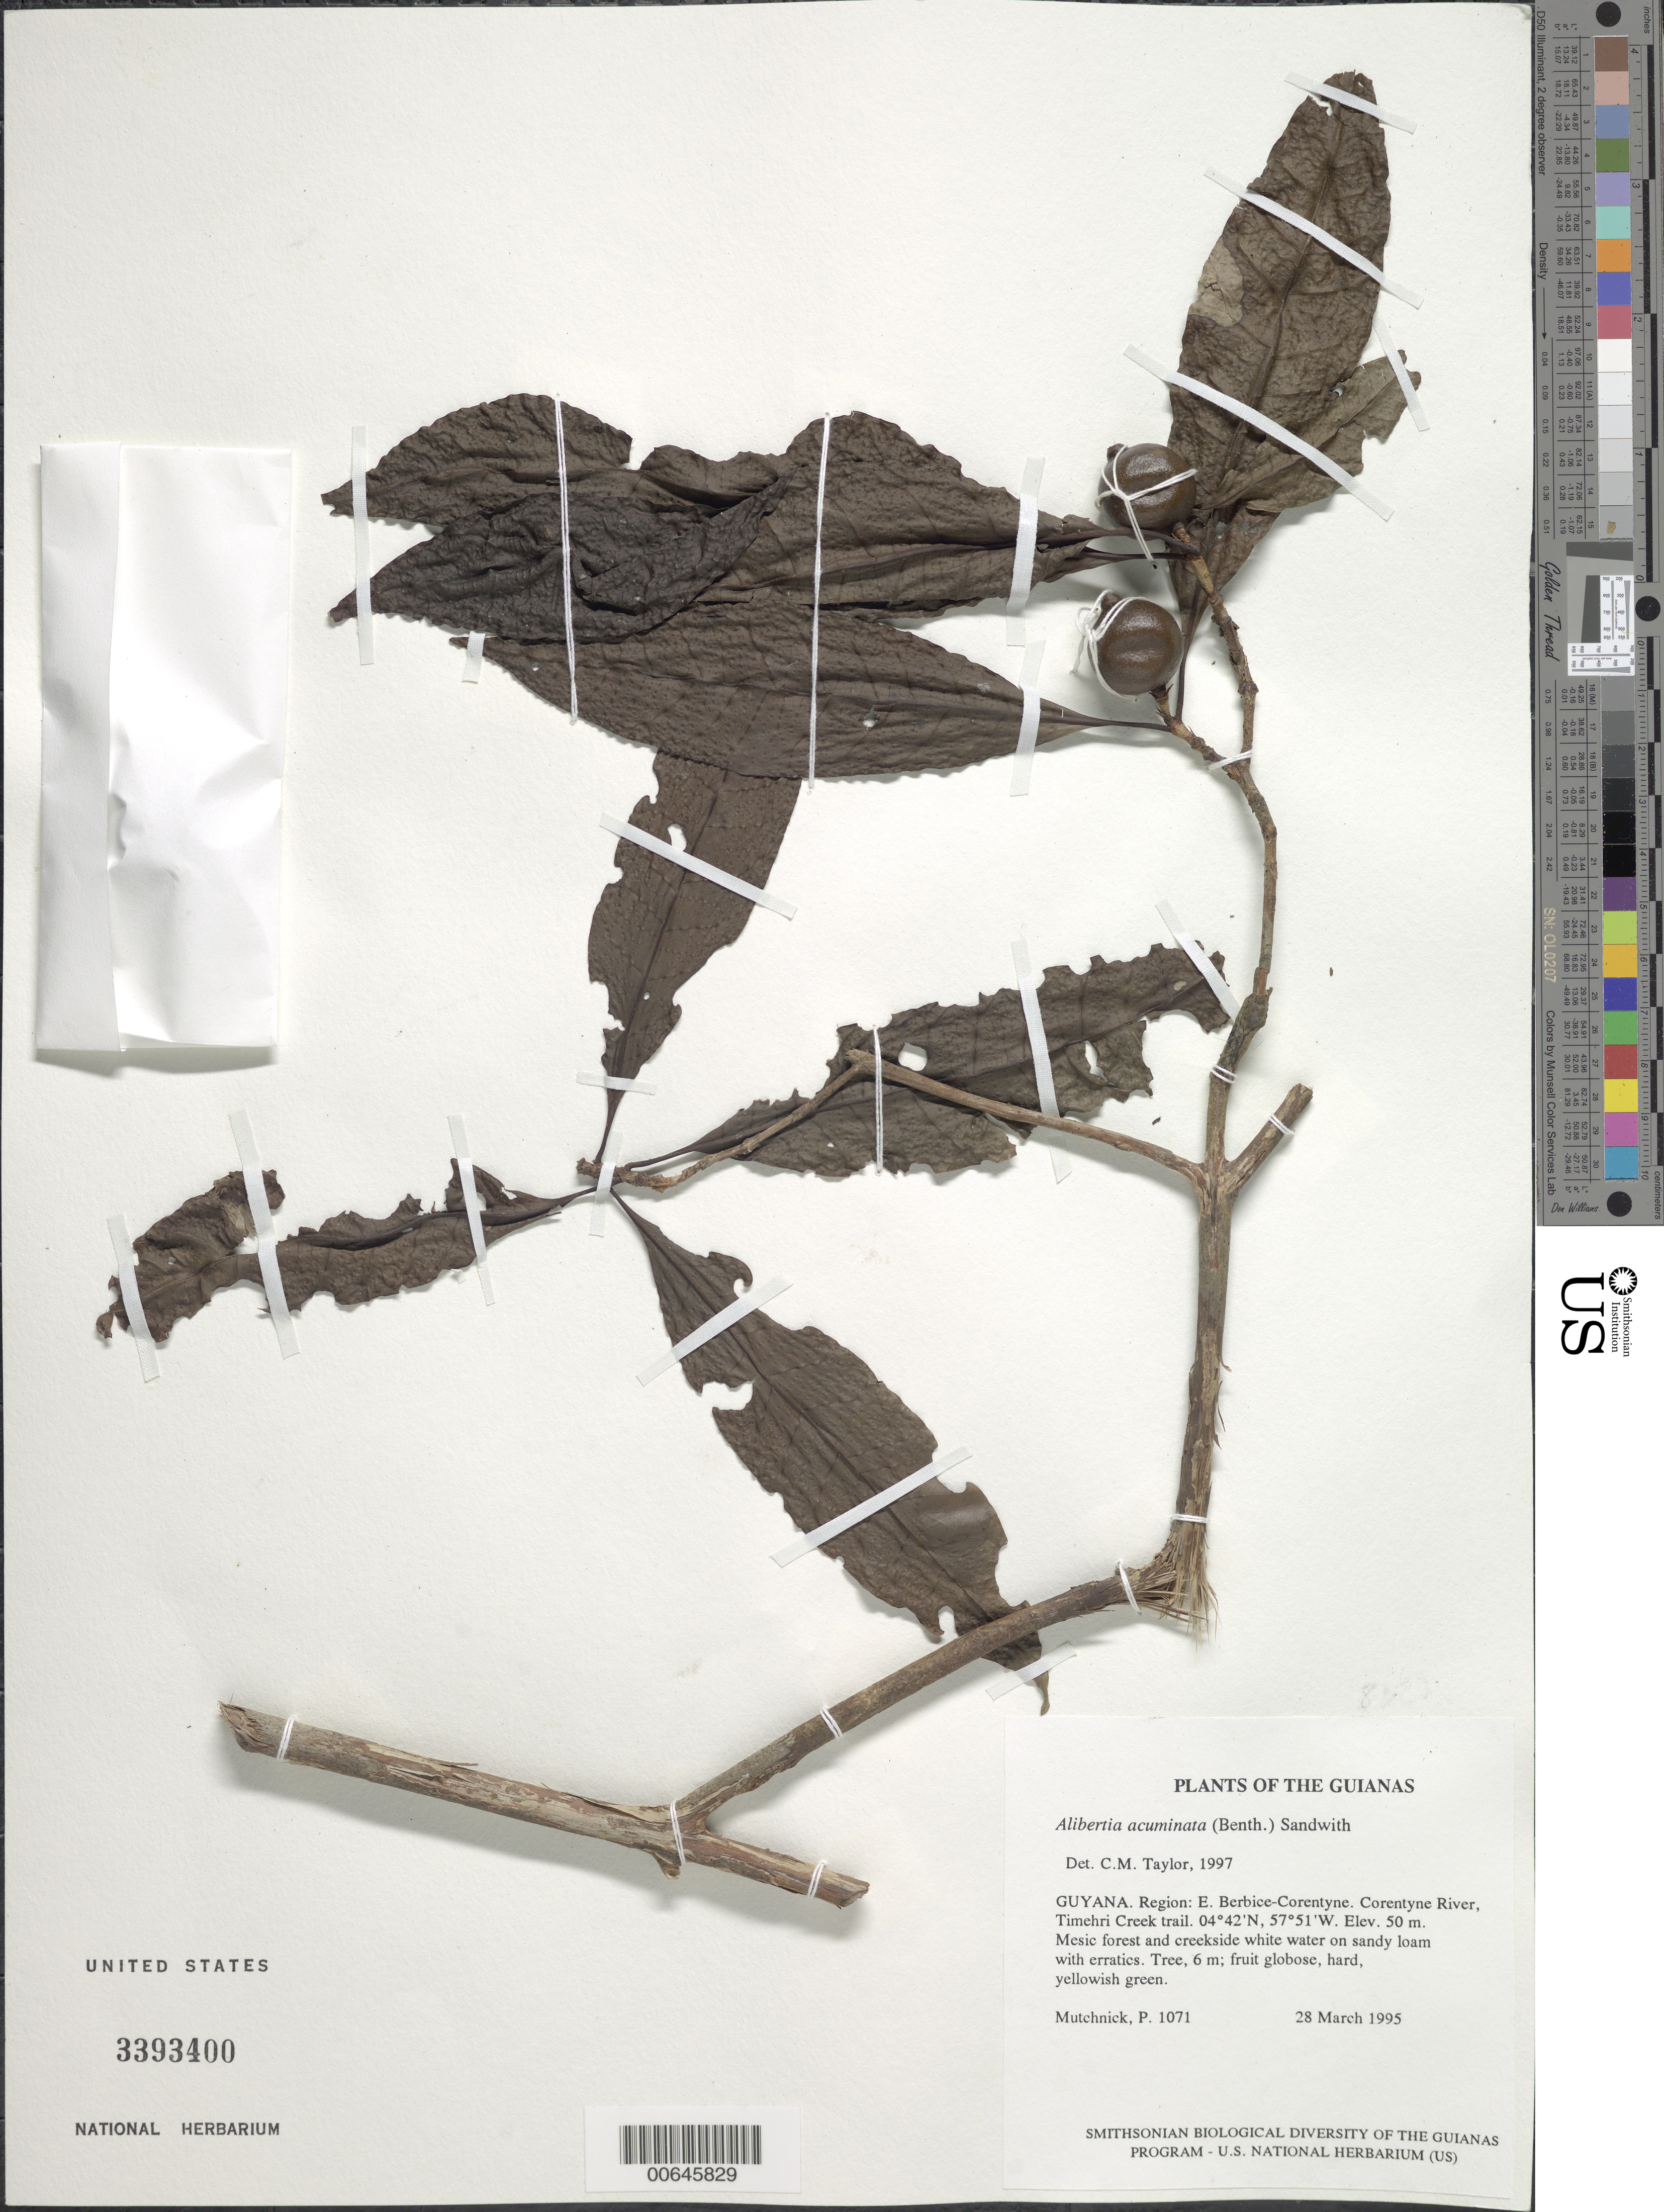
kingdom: Plantae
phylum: Tracheophyta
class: Magnoliopsida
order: Gentianales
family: Rubiaceae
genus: Alibertia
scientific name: Alibertia acuminata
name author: (Benth.) Sandwith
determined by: Taylor, Charlotte M.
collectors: P. Mutchnick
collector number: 1071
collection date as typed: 28 March 1995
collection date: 1995-03-28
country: Guyana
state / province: E. Berbice-Corentyne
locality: Corentyne River, Timehri Creek trail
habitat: Mesic forest and creekside white water on sandy loam with erratics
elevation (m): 50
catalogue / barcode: US 3393400